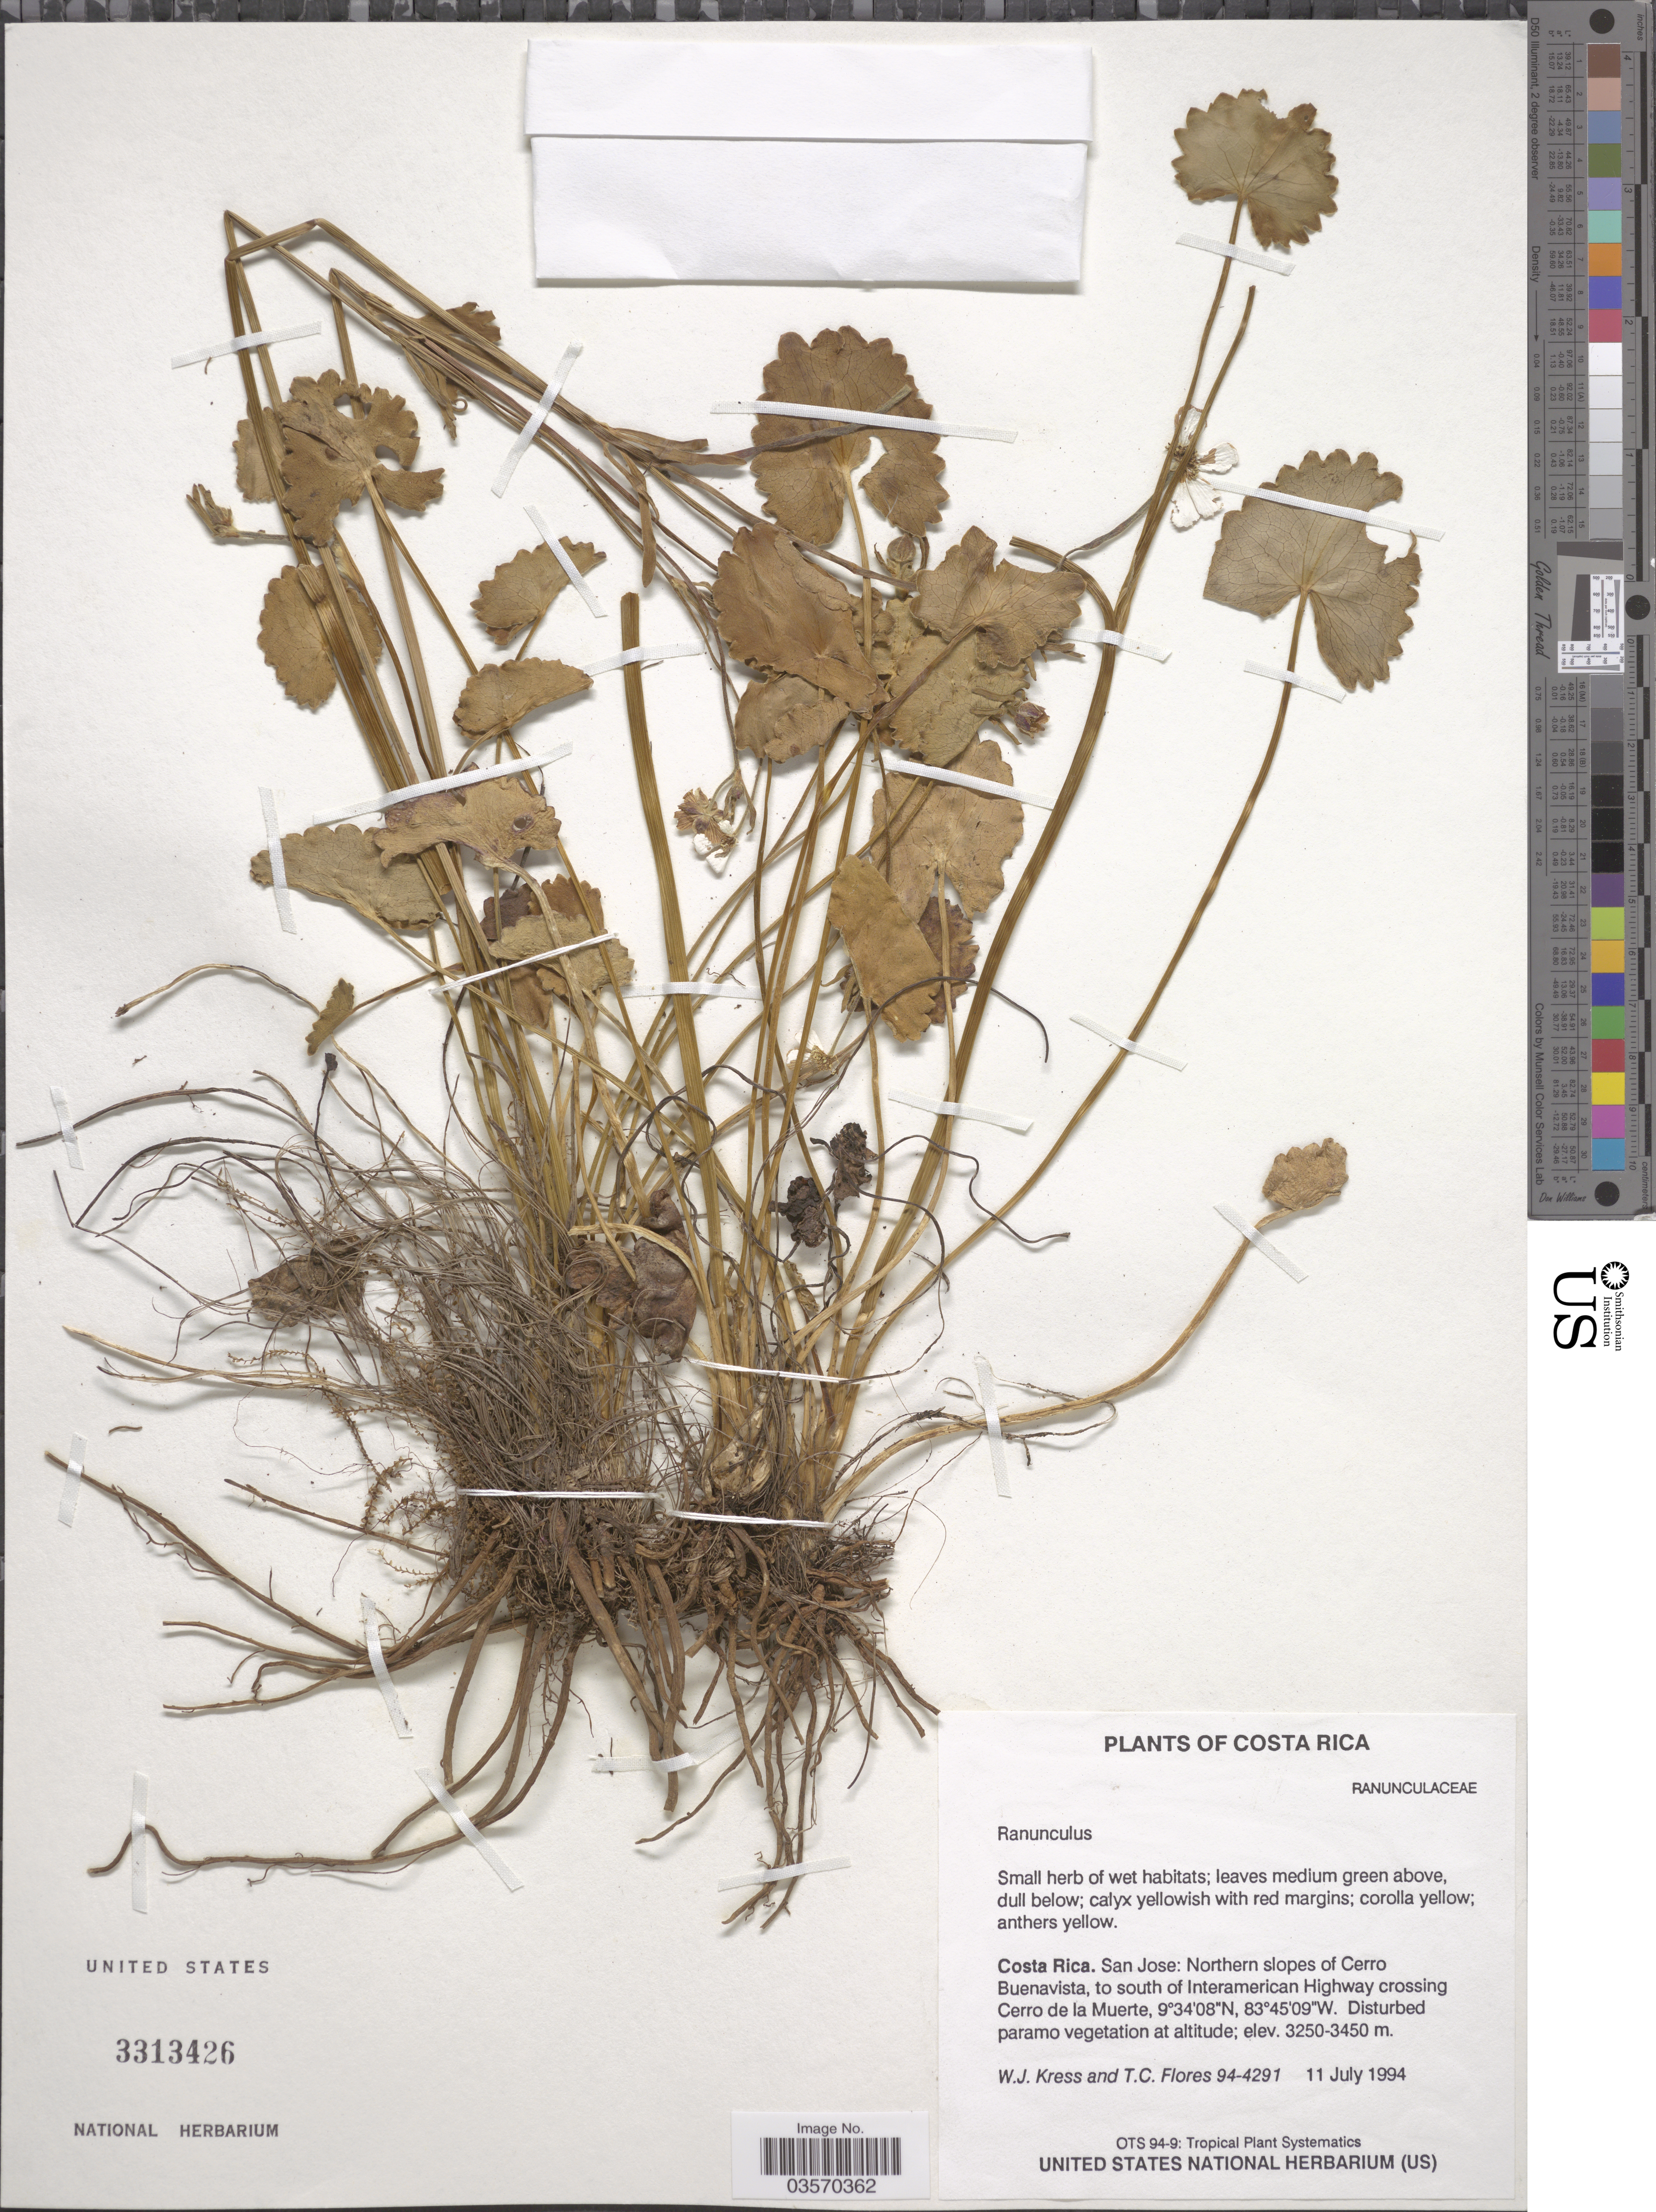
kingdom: Plantae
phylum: Tracheophyta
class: Magnoliopsida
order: Ranunculales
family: Ranunculaceae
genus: Ranunculus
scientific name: Ranunculus sp.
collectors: W. J. Kress & T. C. Flores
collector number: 94-4291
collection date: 1994-07-11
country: Costa Rica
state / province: San José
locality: Northern slopes of Cerro Buenavista, to south of Interamerican Highway crossing Cerro de la Muerte.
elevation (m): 3250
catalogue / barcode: US 3313426